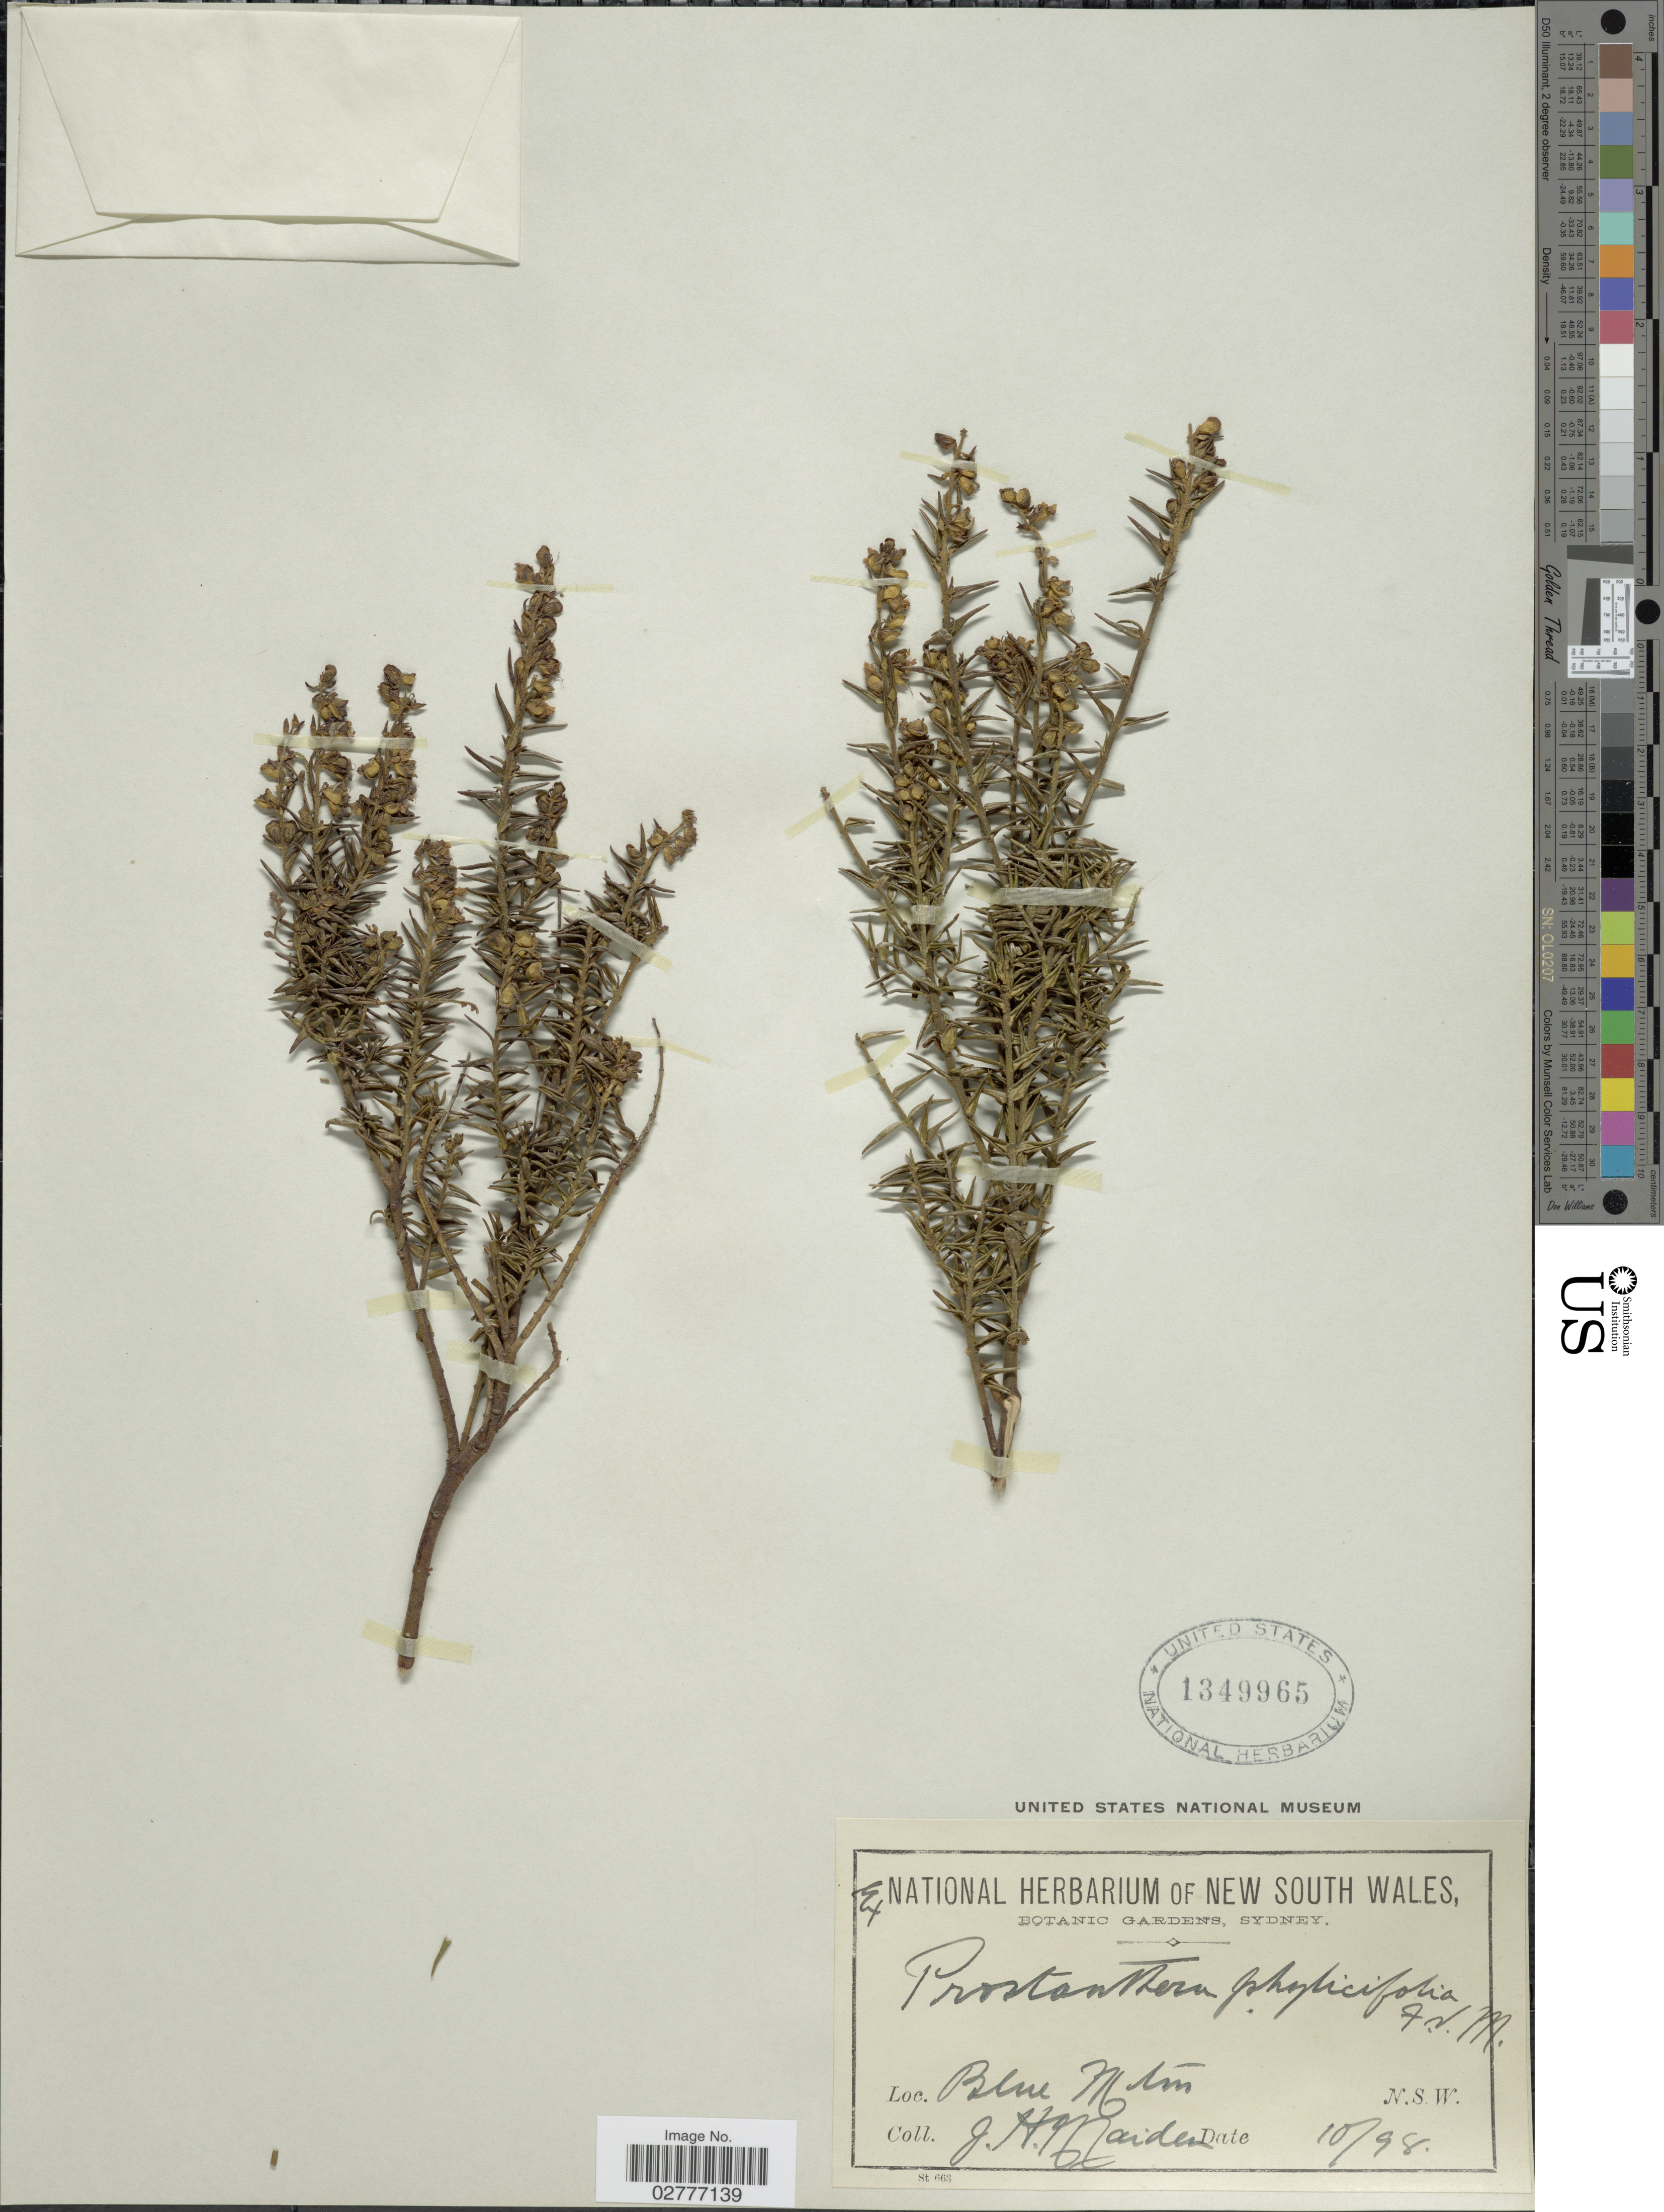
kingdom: Plantae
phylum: Tracheophyta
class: Magnoliopsida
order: Lamiales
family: Lamiaceae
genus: Prostanthera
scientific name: Prostanthera phylicifolia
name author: F. Muell.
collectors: J. Maiden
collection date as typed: Transcribed d/m/y: /10/98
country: Australia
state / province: New South Wales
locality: Blue Mtns. N.S.W.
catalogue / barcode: US 1349965